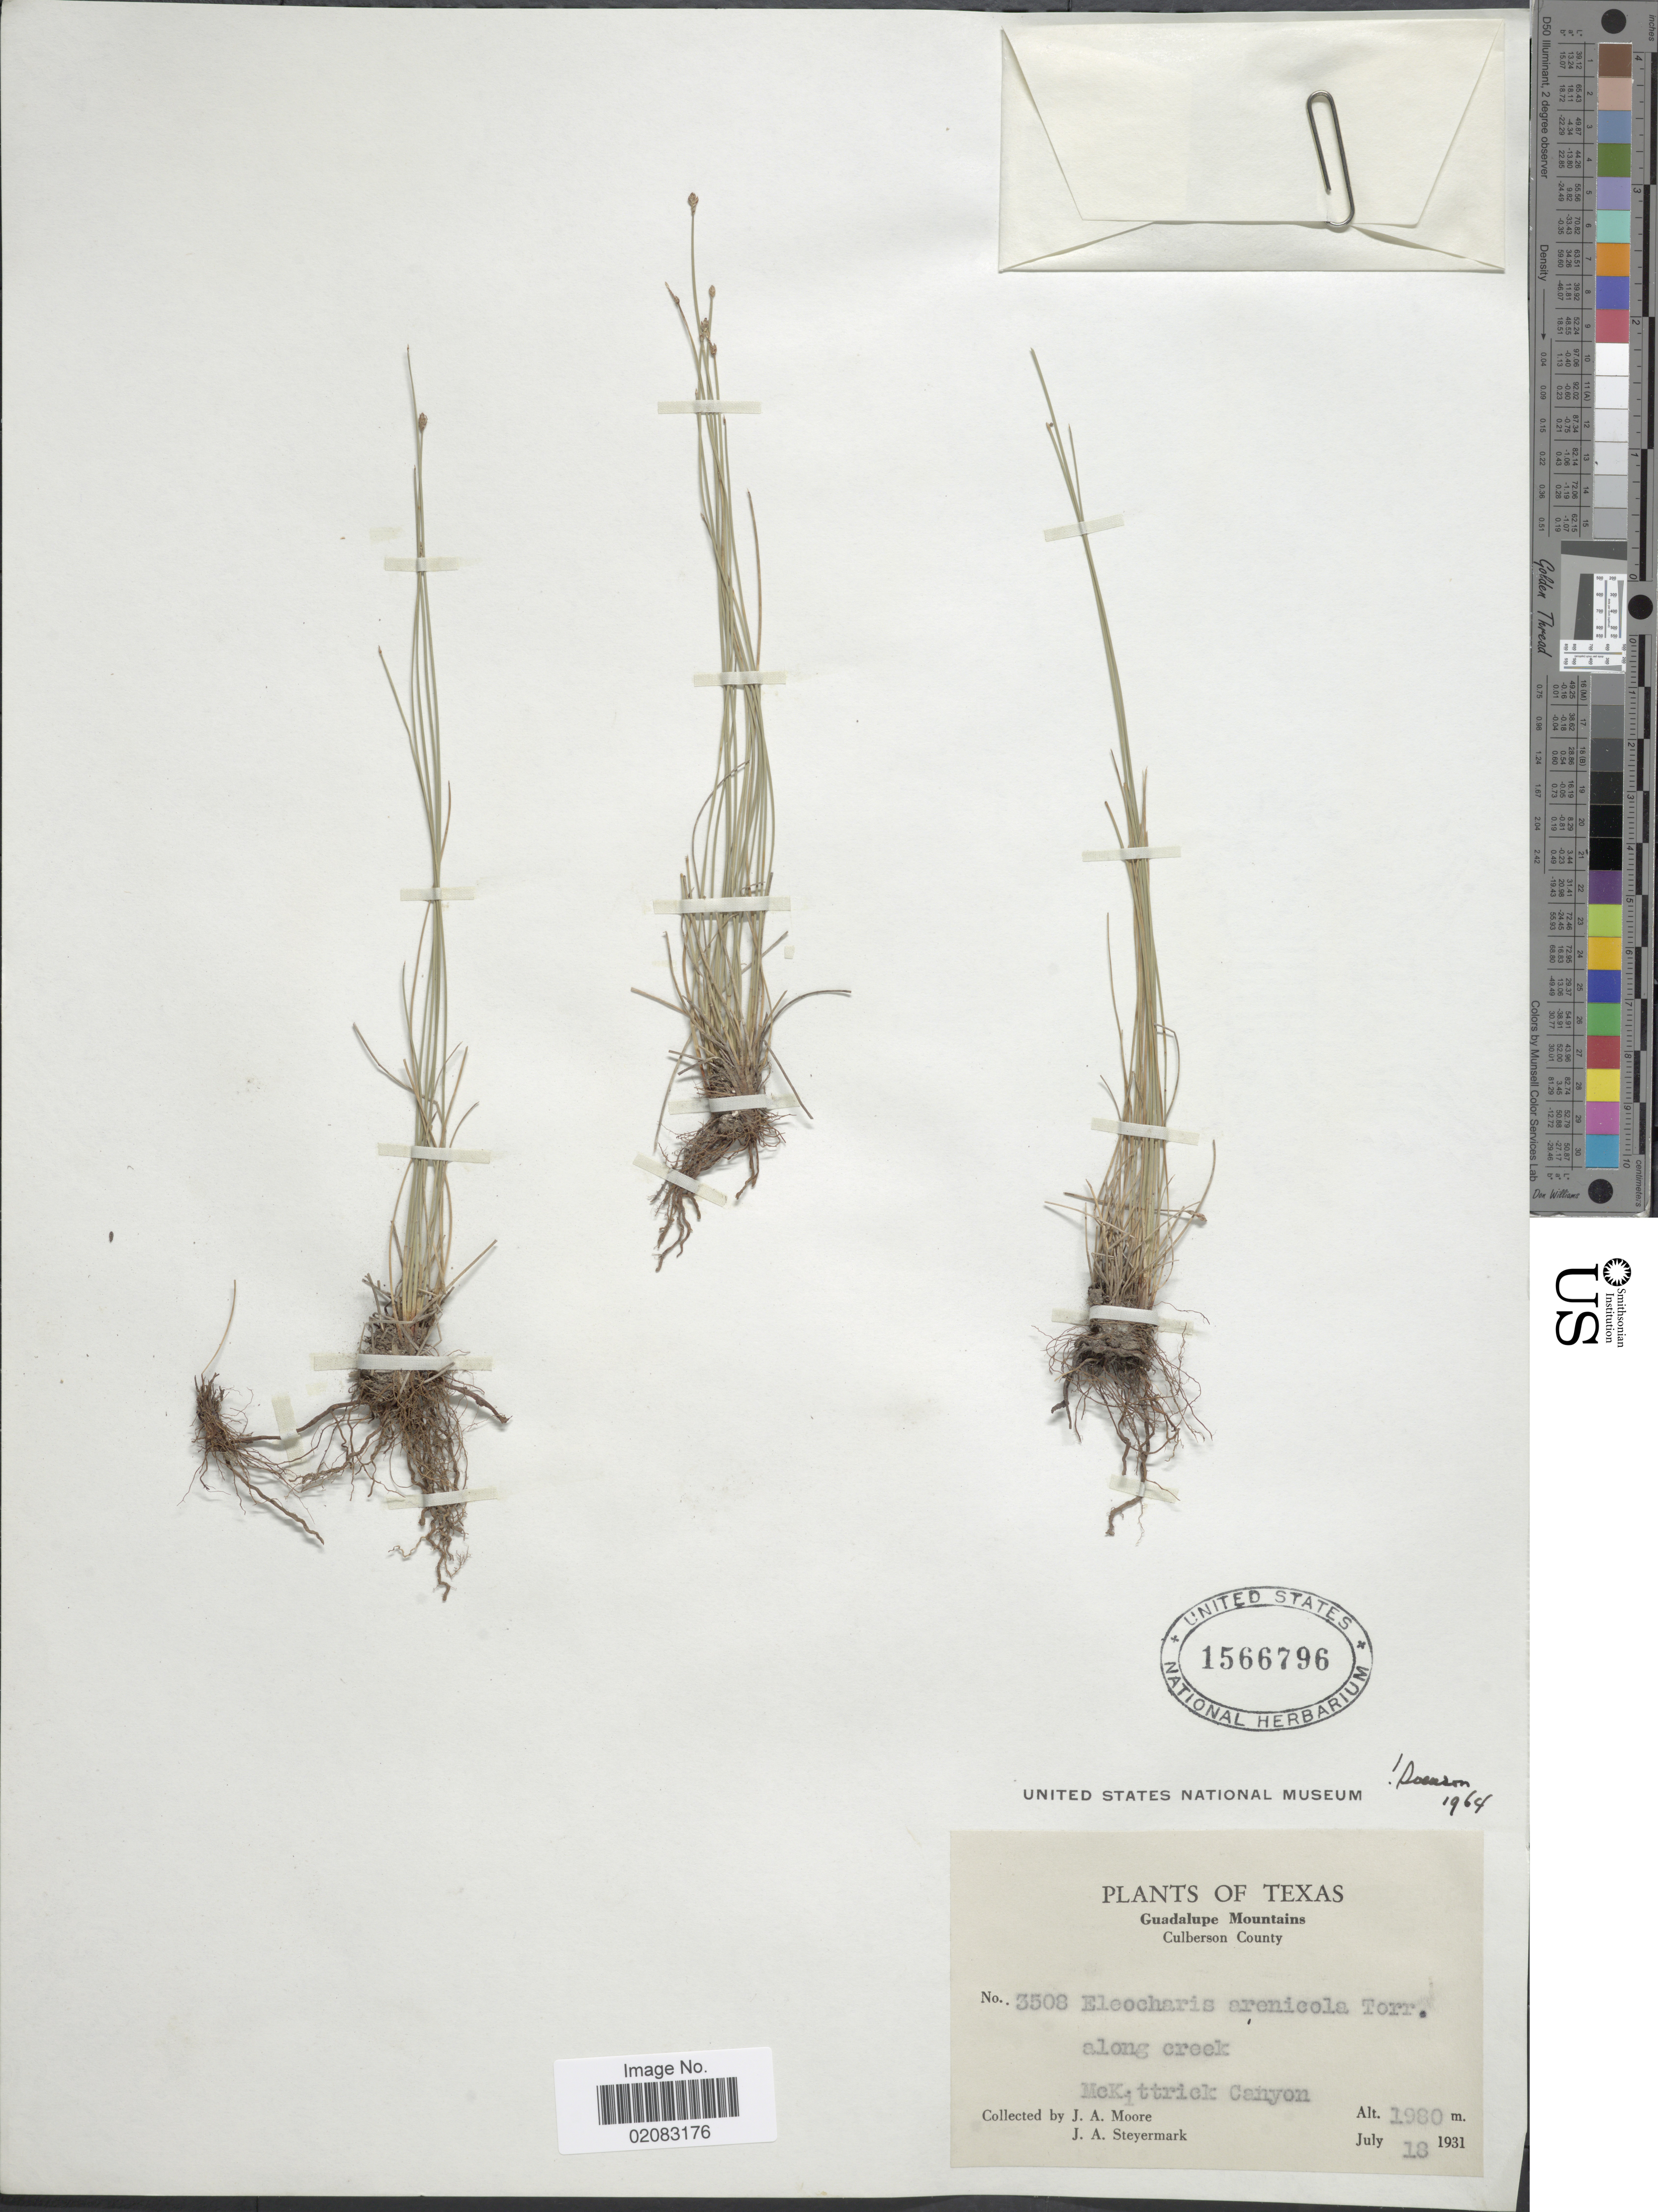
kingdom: Plantae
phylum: Tracheophyta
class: Liliopsida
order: Poales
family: Cyperaceae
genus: Eleocharis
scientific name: Eleocharis montevidensis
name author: Kunth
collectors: J. A. Moore & J. Steyermark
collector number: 3508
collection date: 1931-07-18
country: United States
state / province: Texas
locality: Guadalupe Mountains, Culberson County, along creek, McKittrick Canyon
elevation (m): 1980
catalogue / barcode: US 1566796